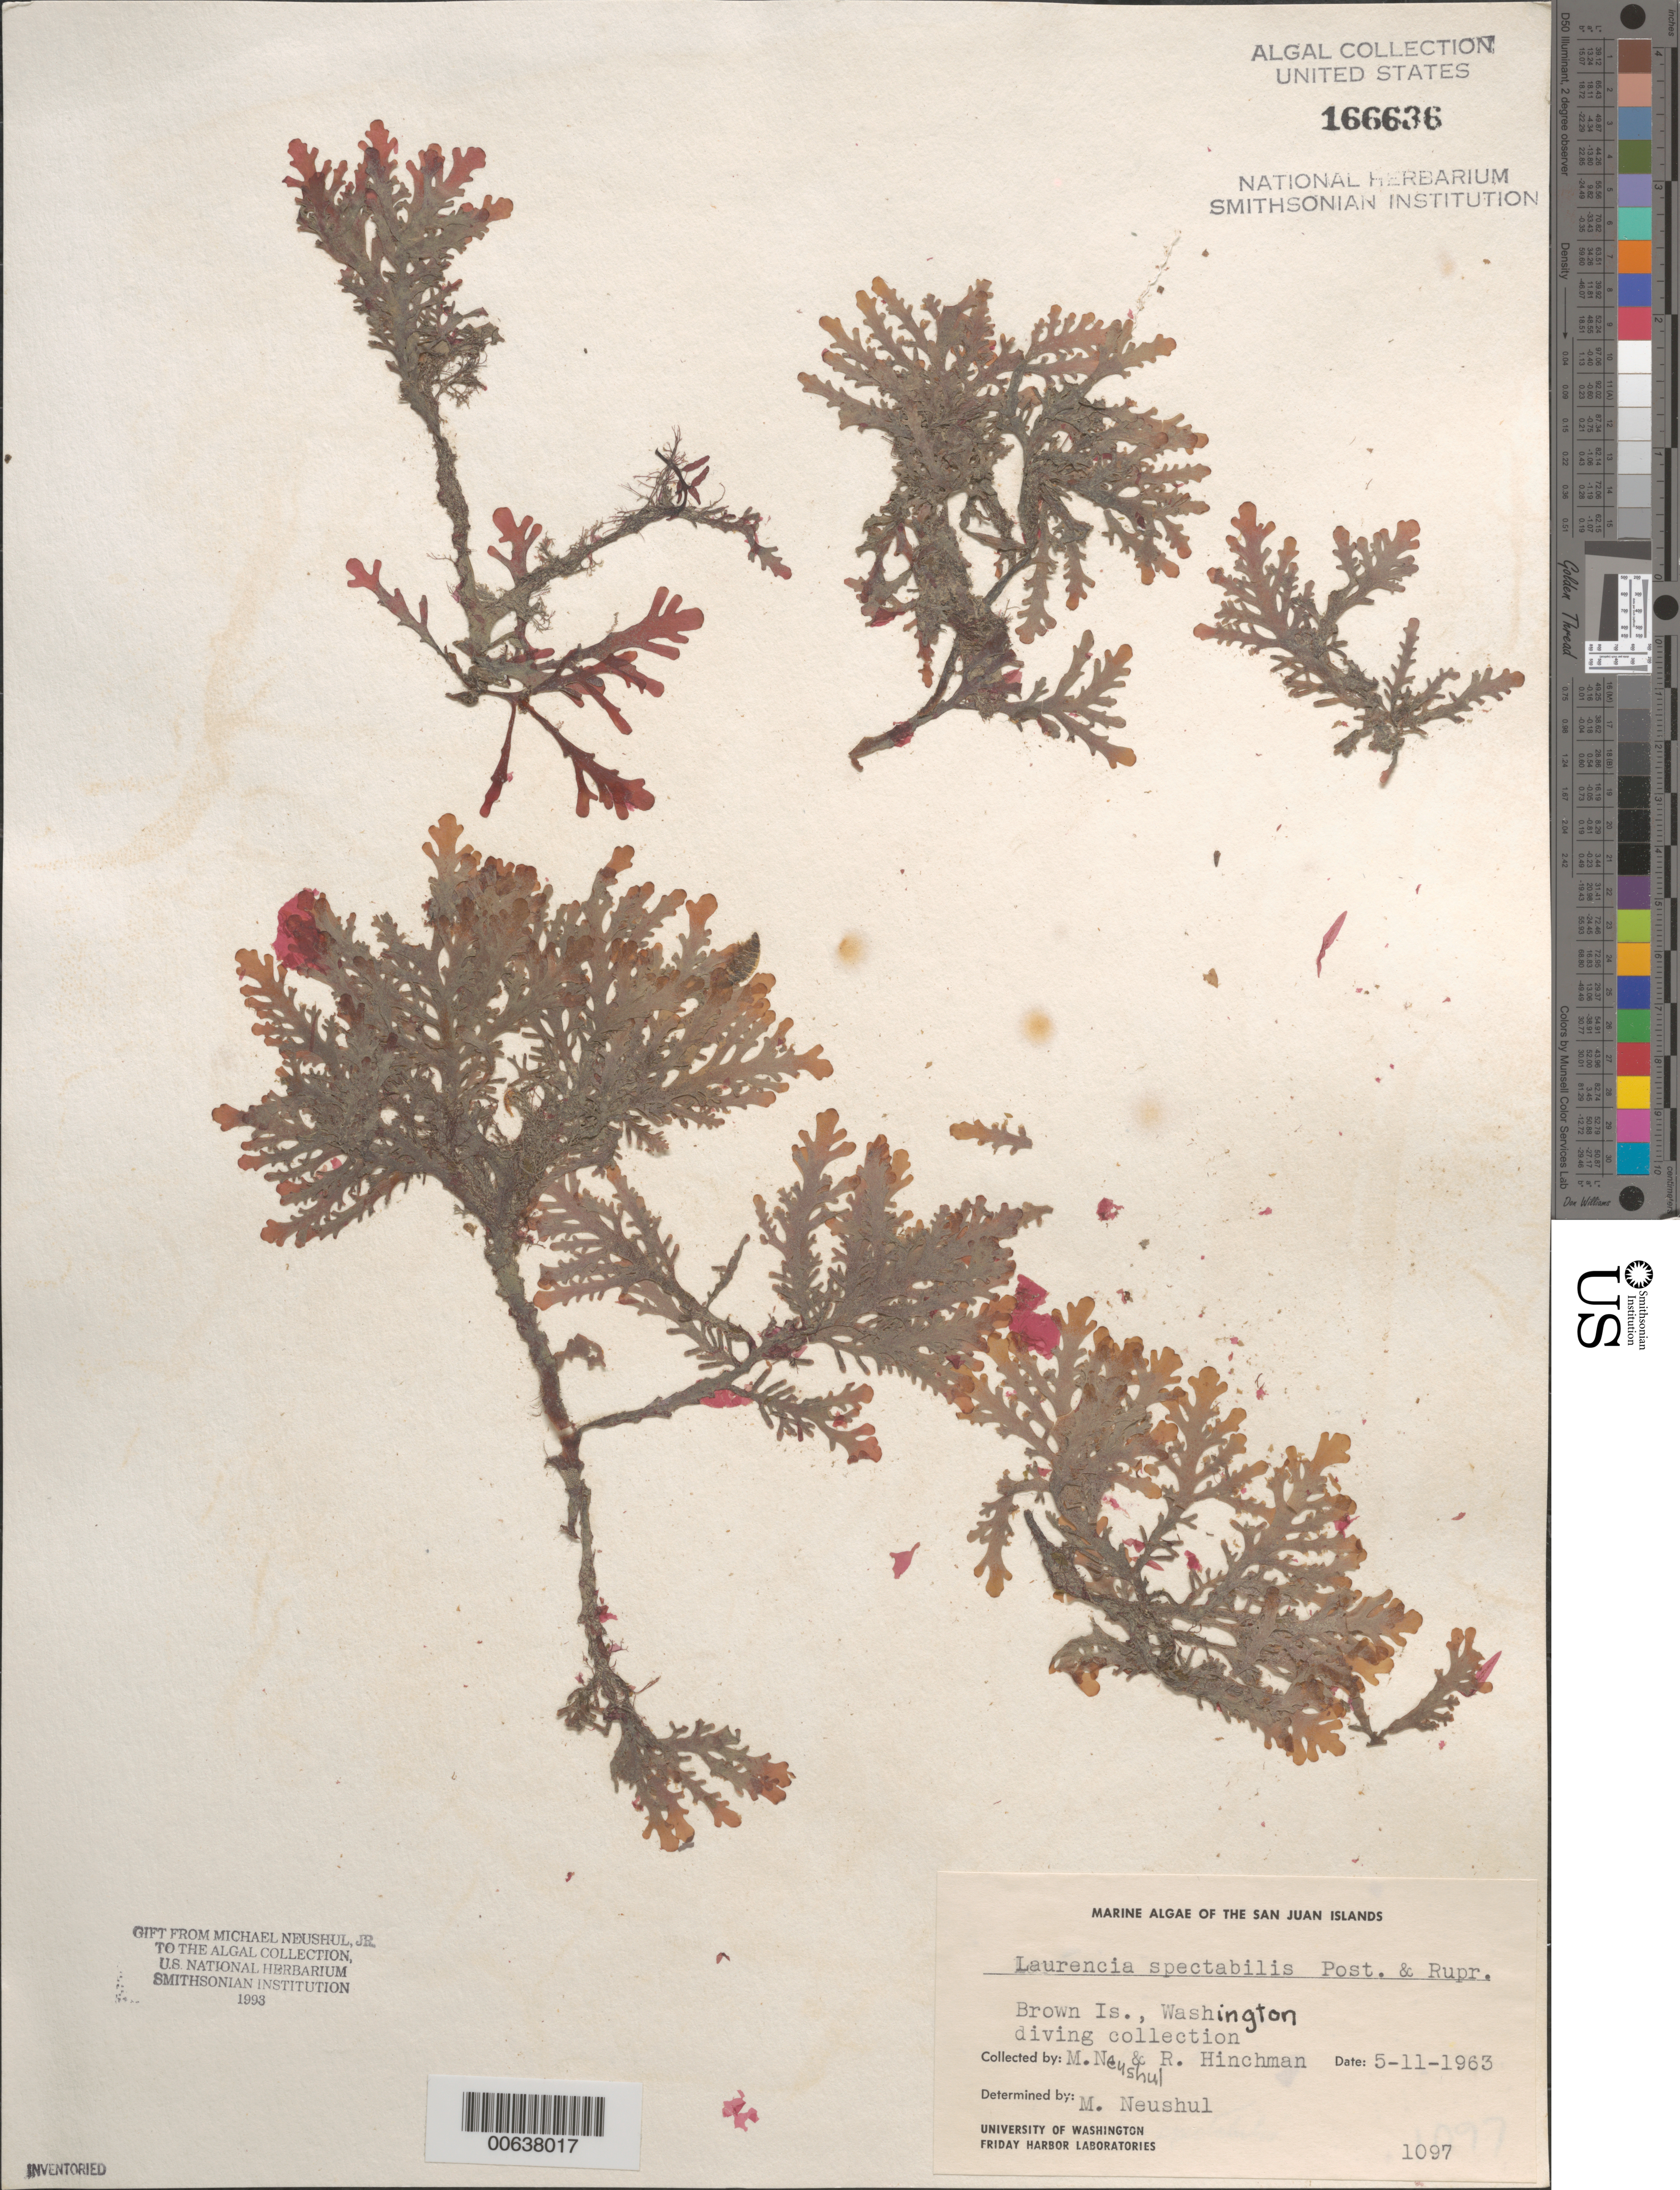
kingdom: Plantae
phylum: Rhodophyta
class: Florideophyceae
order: Ceramiales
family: Rhodomelaceae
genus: Osmundea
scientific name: Osmundea spectabilis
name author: (Postels & Rupr.) K.W. Nam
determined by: Algae name updating Project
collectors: M. Neushul & R. Hinchman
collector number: Neushul 1097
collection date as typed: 11 May 1963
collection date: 1963-05-11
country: United States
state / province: Washington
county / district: San Juan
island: Brown Island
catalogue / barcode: US 166636